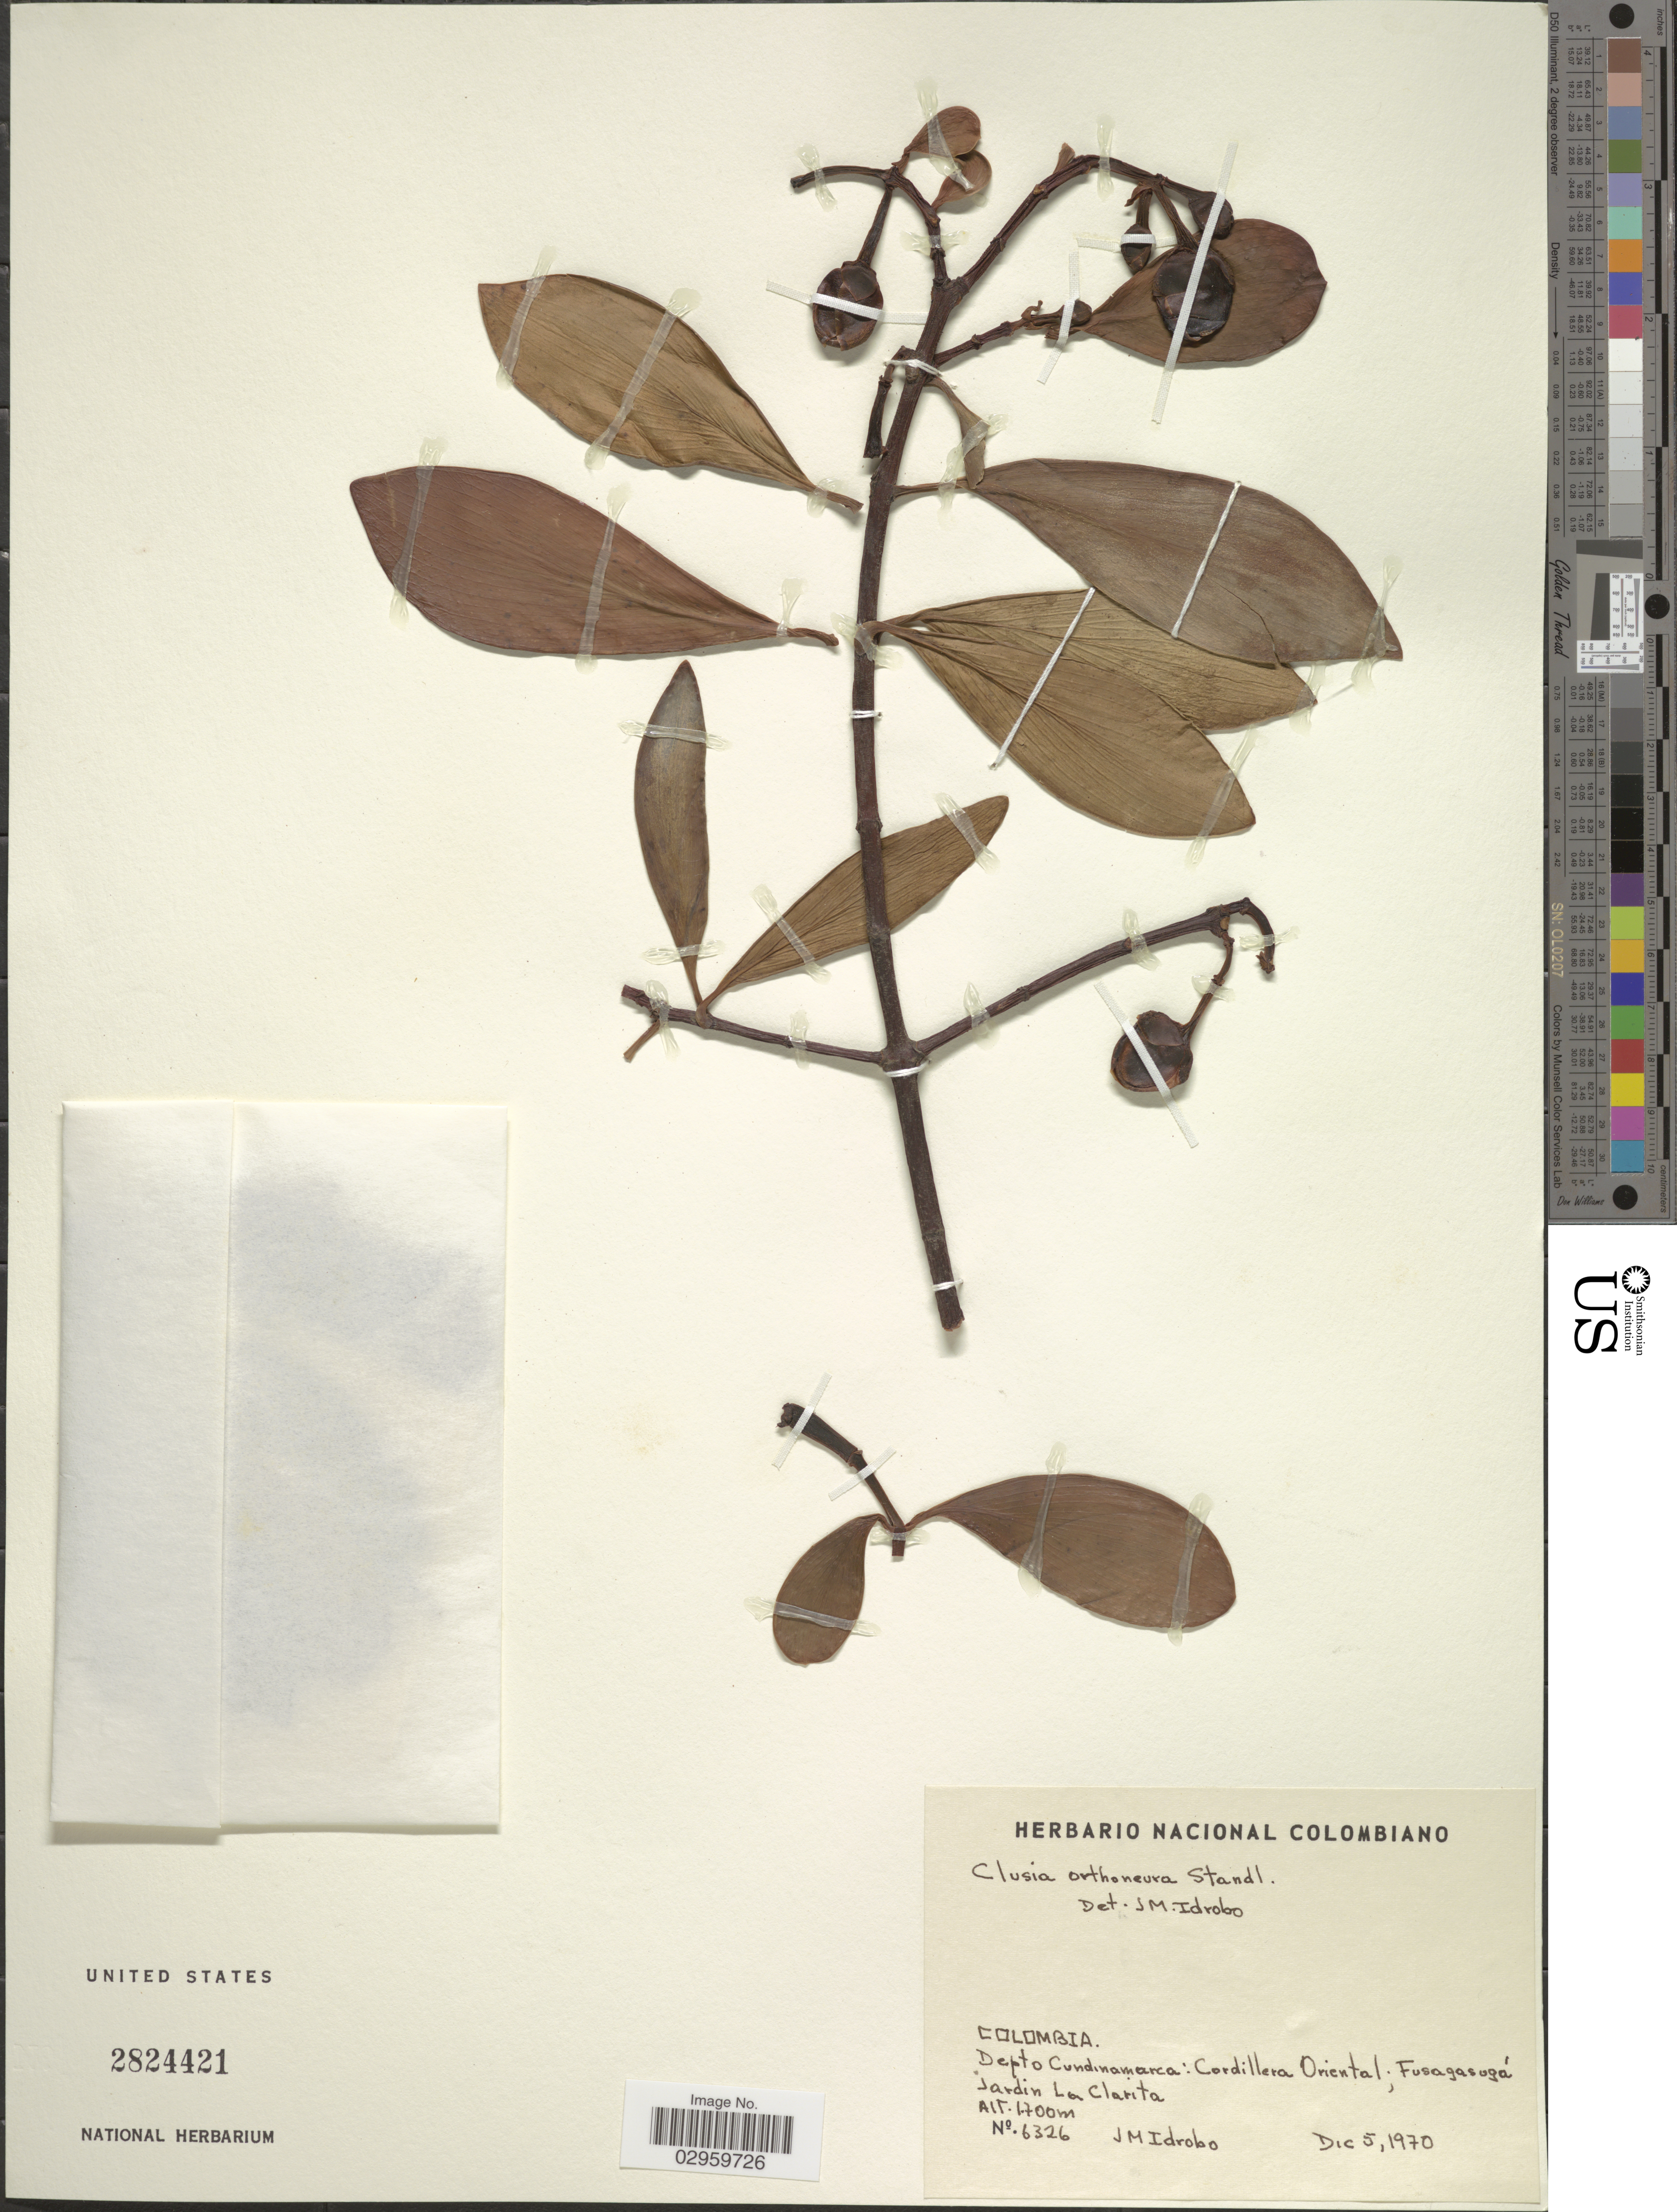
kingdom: Plantae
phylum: Tracheophyta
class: Magnoliopsida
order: Malpighiales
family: Clusiaceae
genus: Clusia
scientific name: Clusia orthoneura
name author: Standl.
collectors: J. M. Idrobo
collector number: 6326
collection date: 1970-12-05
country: Colombia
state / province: Cundinamarca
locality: Depto. Cundinamarca: Cordillera Oriental; Fusagasugá. Jardin La Clarita.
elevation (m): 1700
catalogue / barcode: US 2824421